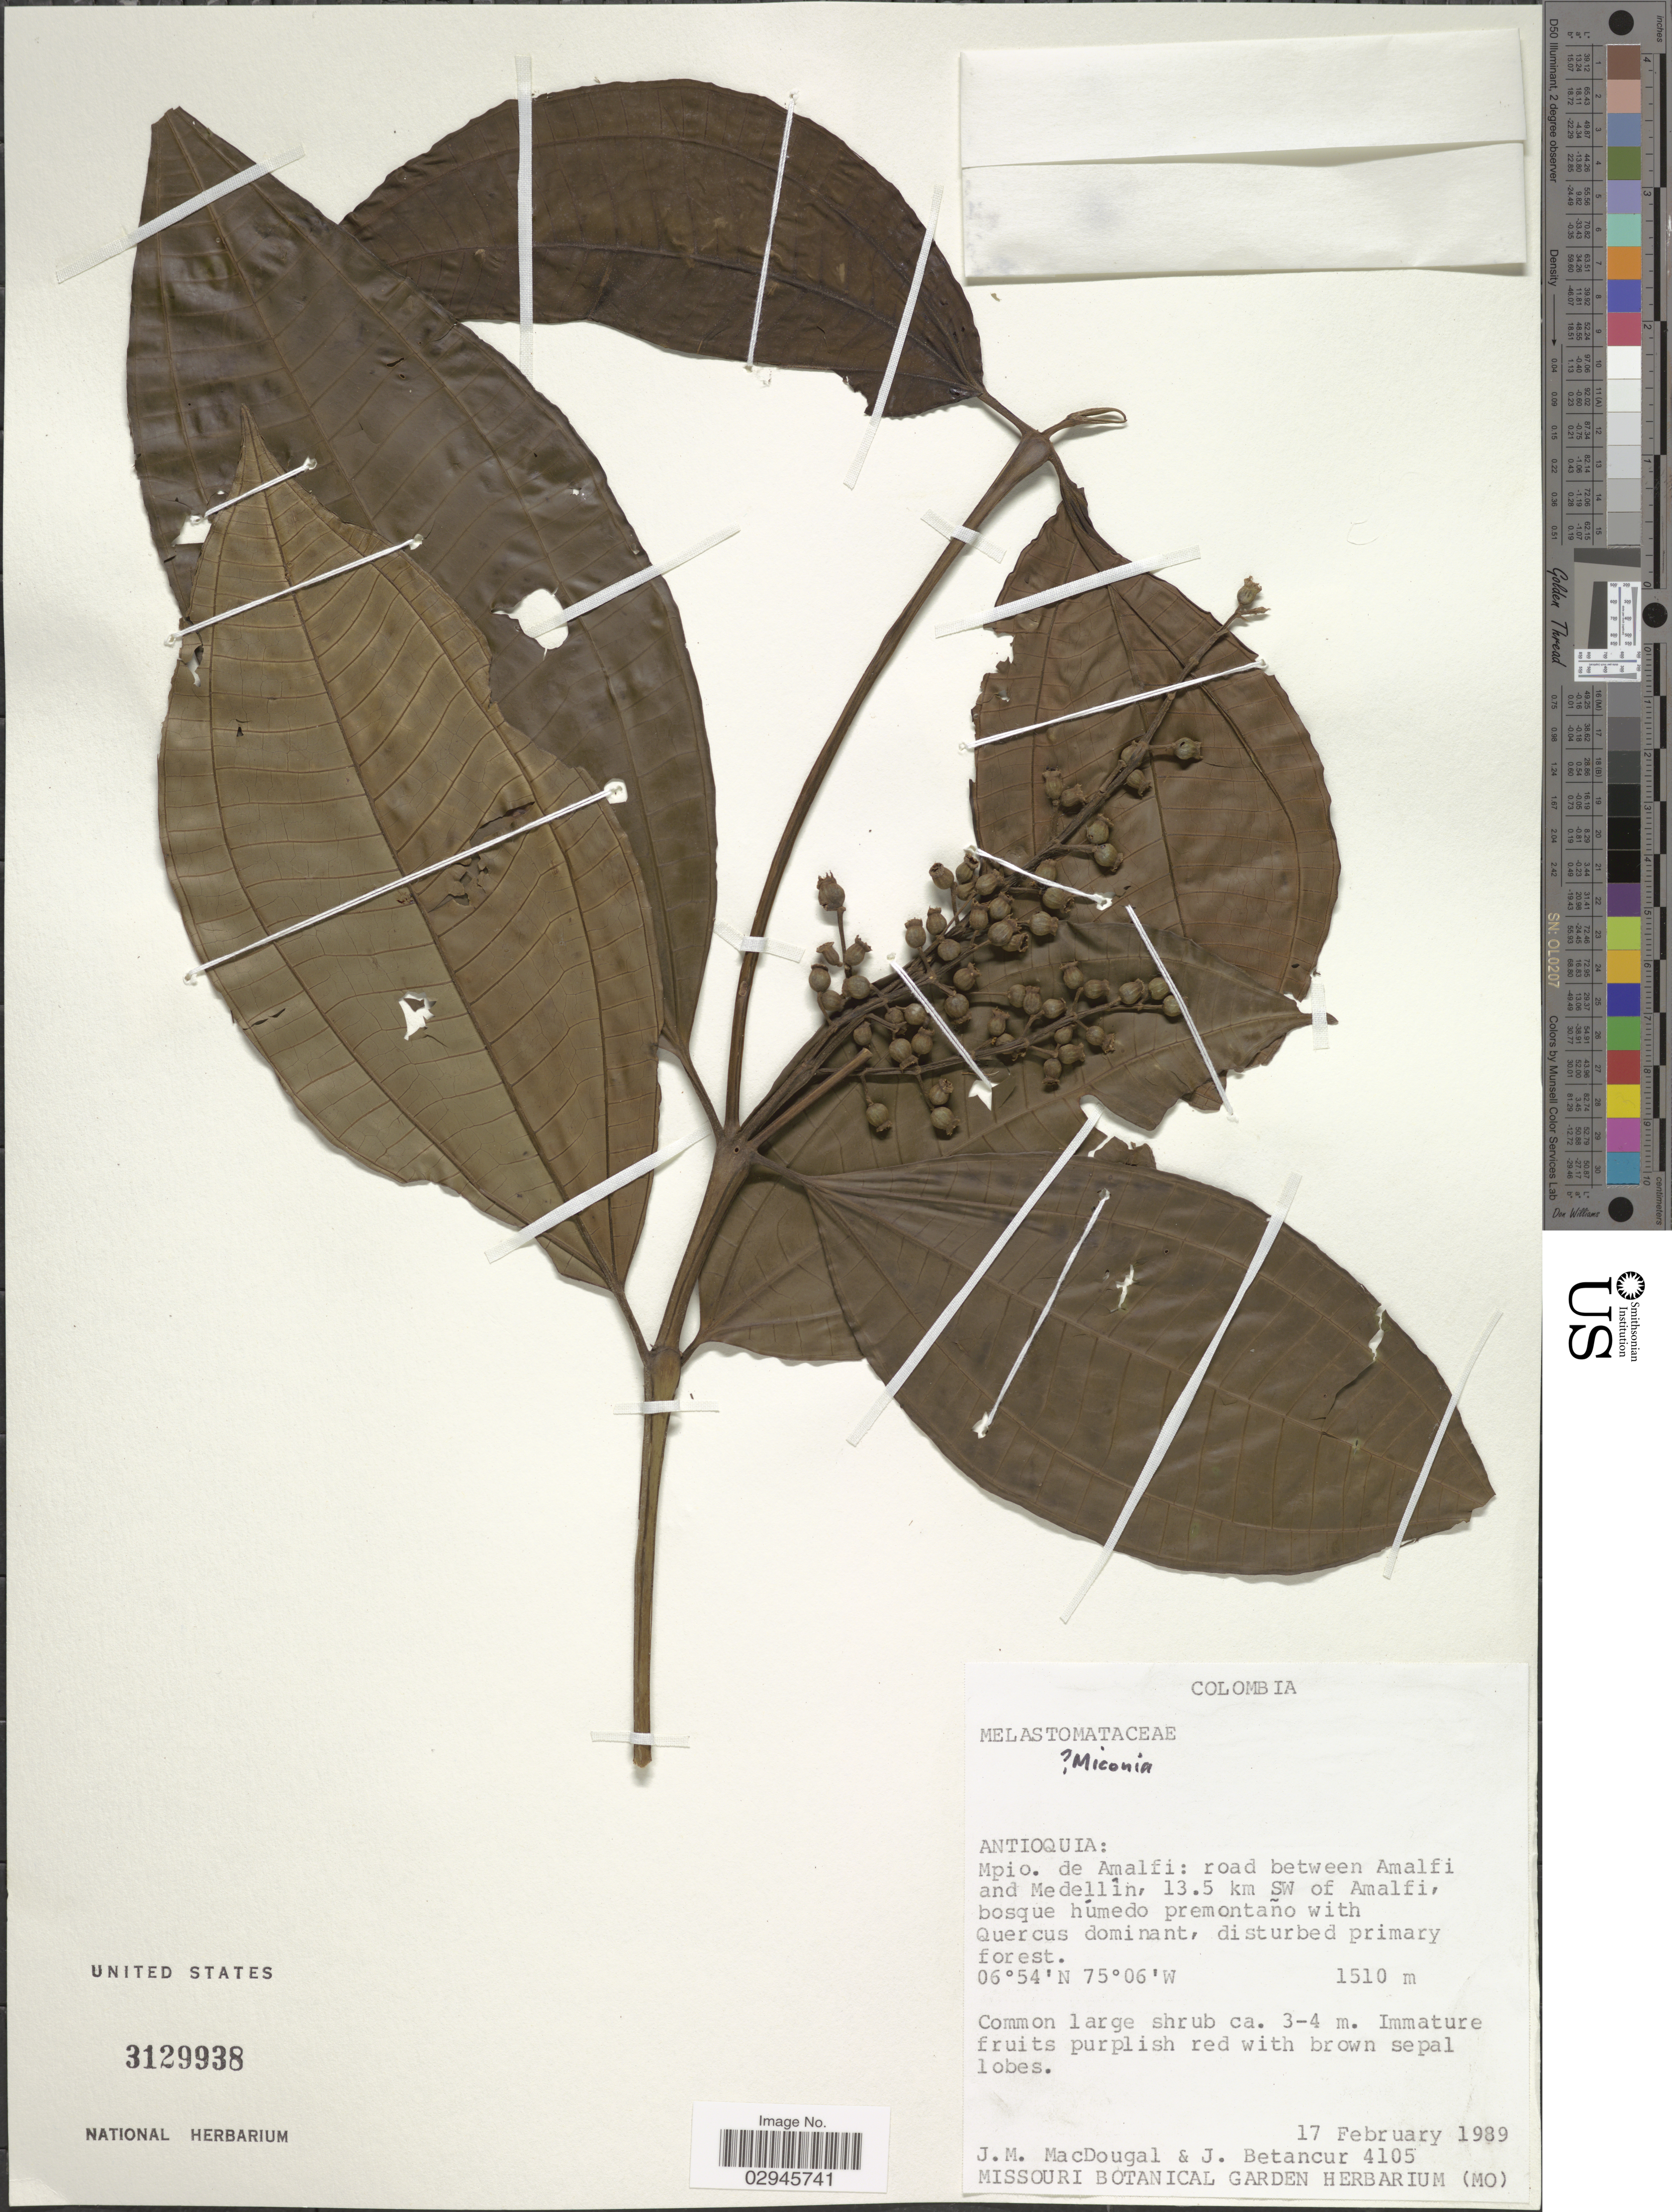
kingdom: Plantae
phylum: Tracheophyta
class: Magnoliopsida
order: Myrtales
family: Melastomataceae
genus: Miconia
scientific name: Miconia sp.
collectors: J. M. MacDougal & J. Bentacur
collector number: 4105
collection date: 1989-02-17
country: Colombia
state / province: Antioquia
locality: Mpio. de Amalfi: road between Amalfi and Medellín, 13.5 km SW of Amalfi.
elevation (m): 1510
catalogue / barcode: US 3129938